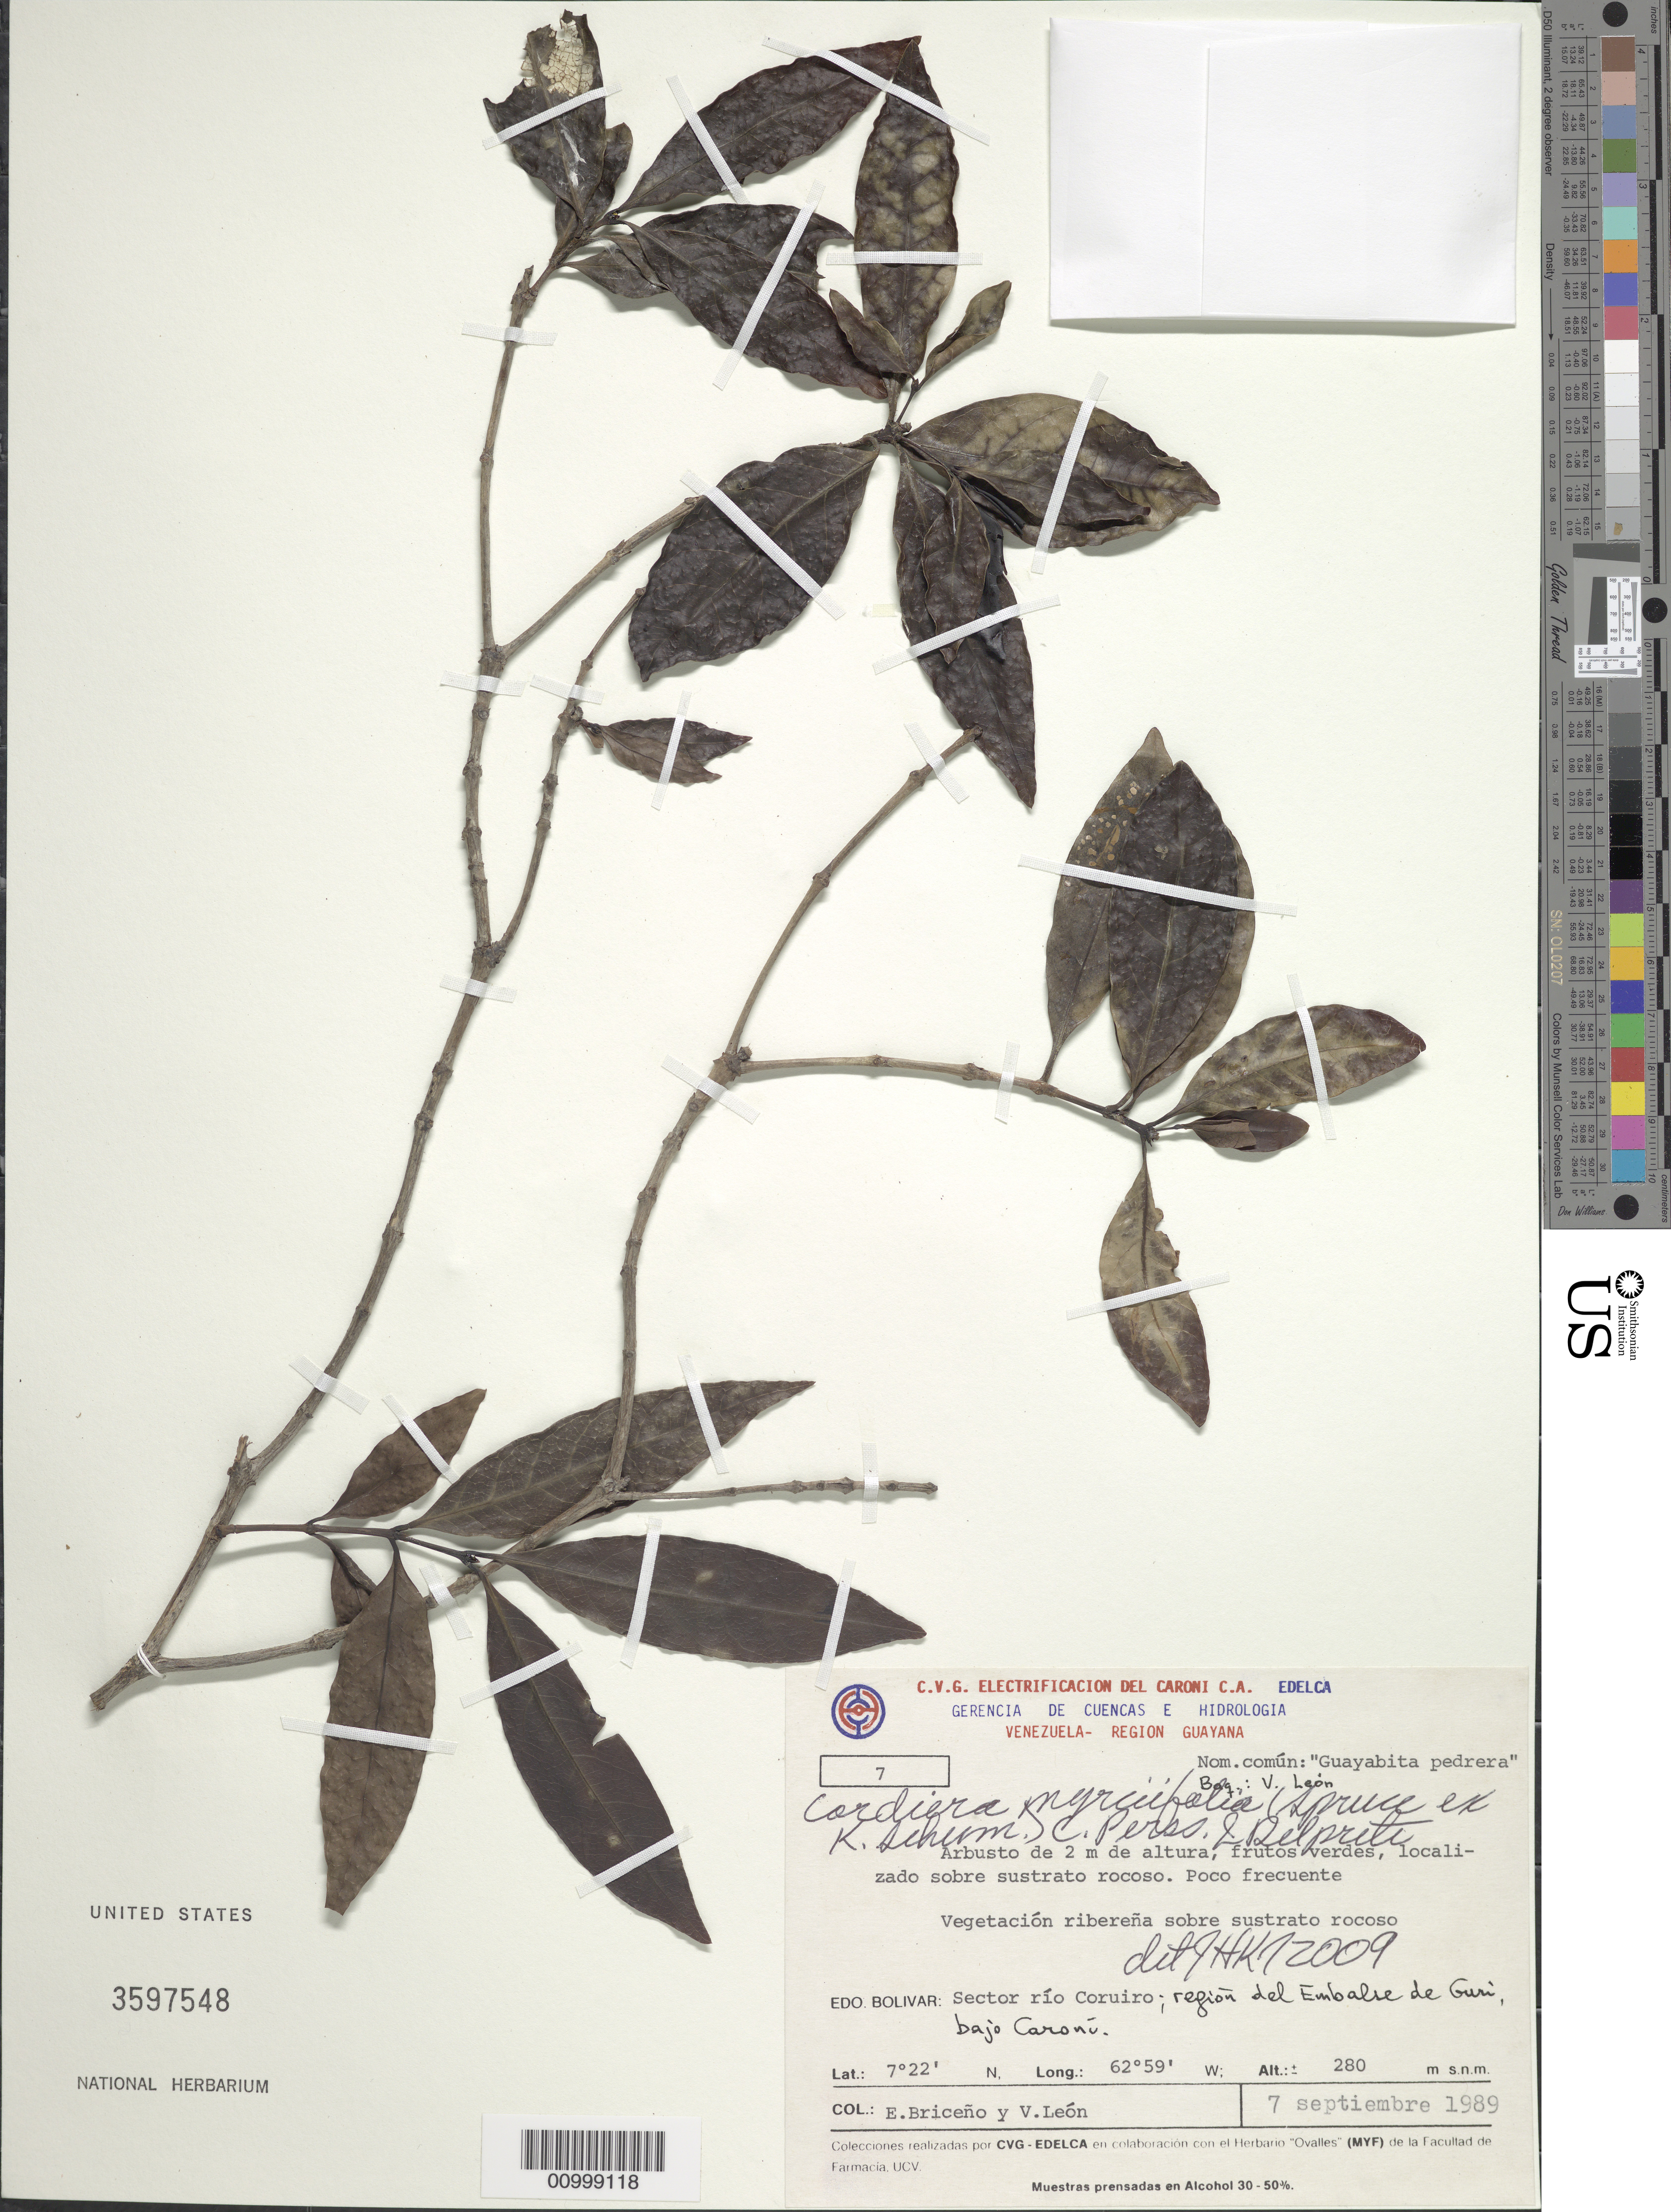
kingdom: Plantae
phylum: Tracheophyta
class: Magnoliopsida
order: Gentianales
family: Rubiaceae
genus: Cordiera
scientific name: Cordiera myrciifolia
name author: (K. Schum.) C.H. Perss. & Delprete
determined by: Kirkbride, J. H.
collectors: E. Briceño & V. Leon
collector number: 7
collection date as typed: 7-Sep-89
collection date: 1989-09-07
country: Venezuela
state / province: Bolívar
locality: Sector rio Coruiro; region del Embalse de Guri, bajo Caroni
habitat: Vegetacion riberena sobre sustrato rocoso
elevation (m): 280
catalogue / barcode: US 3597548